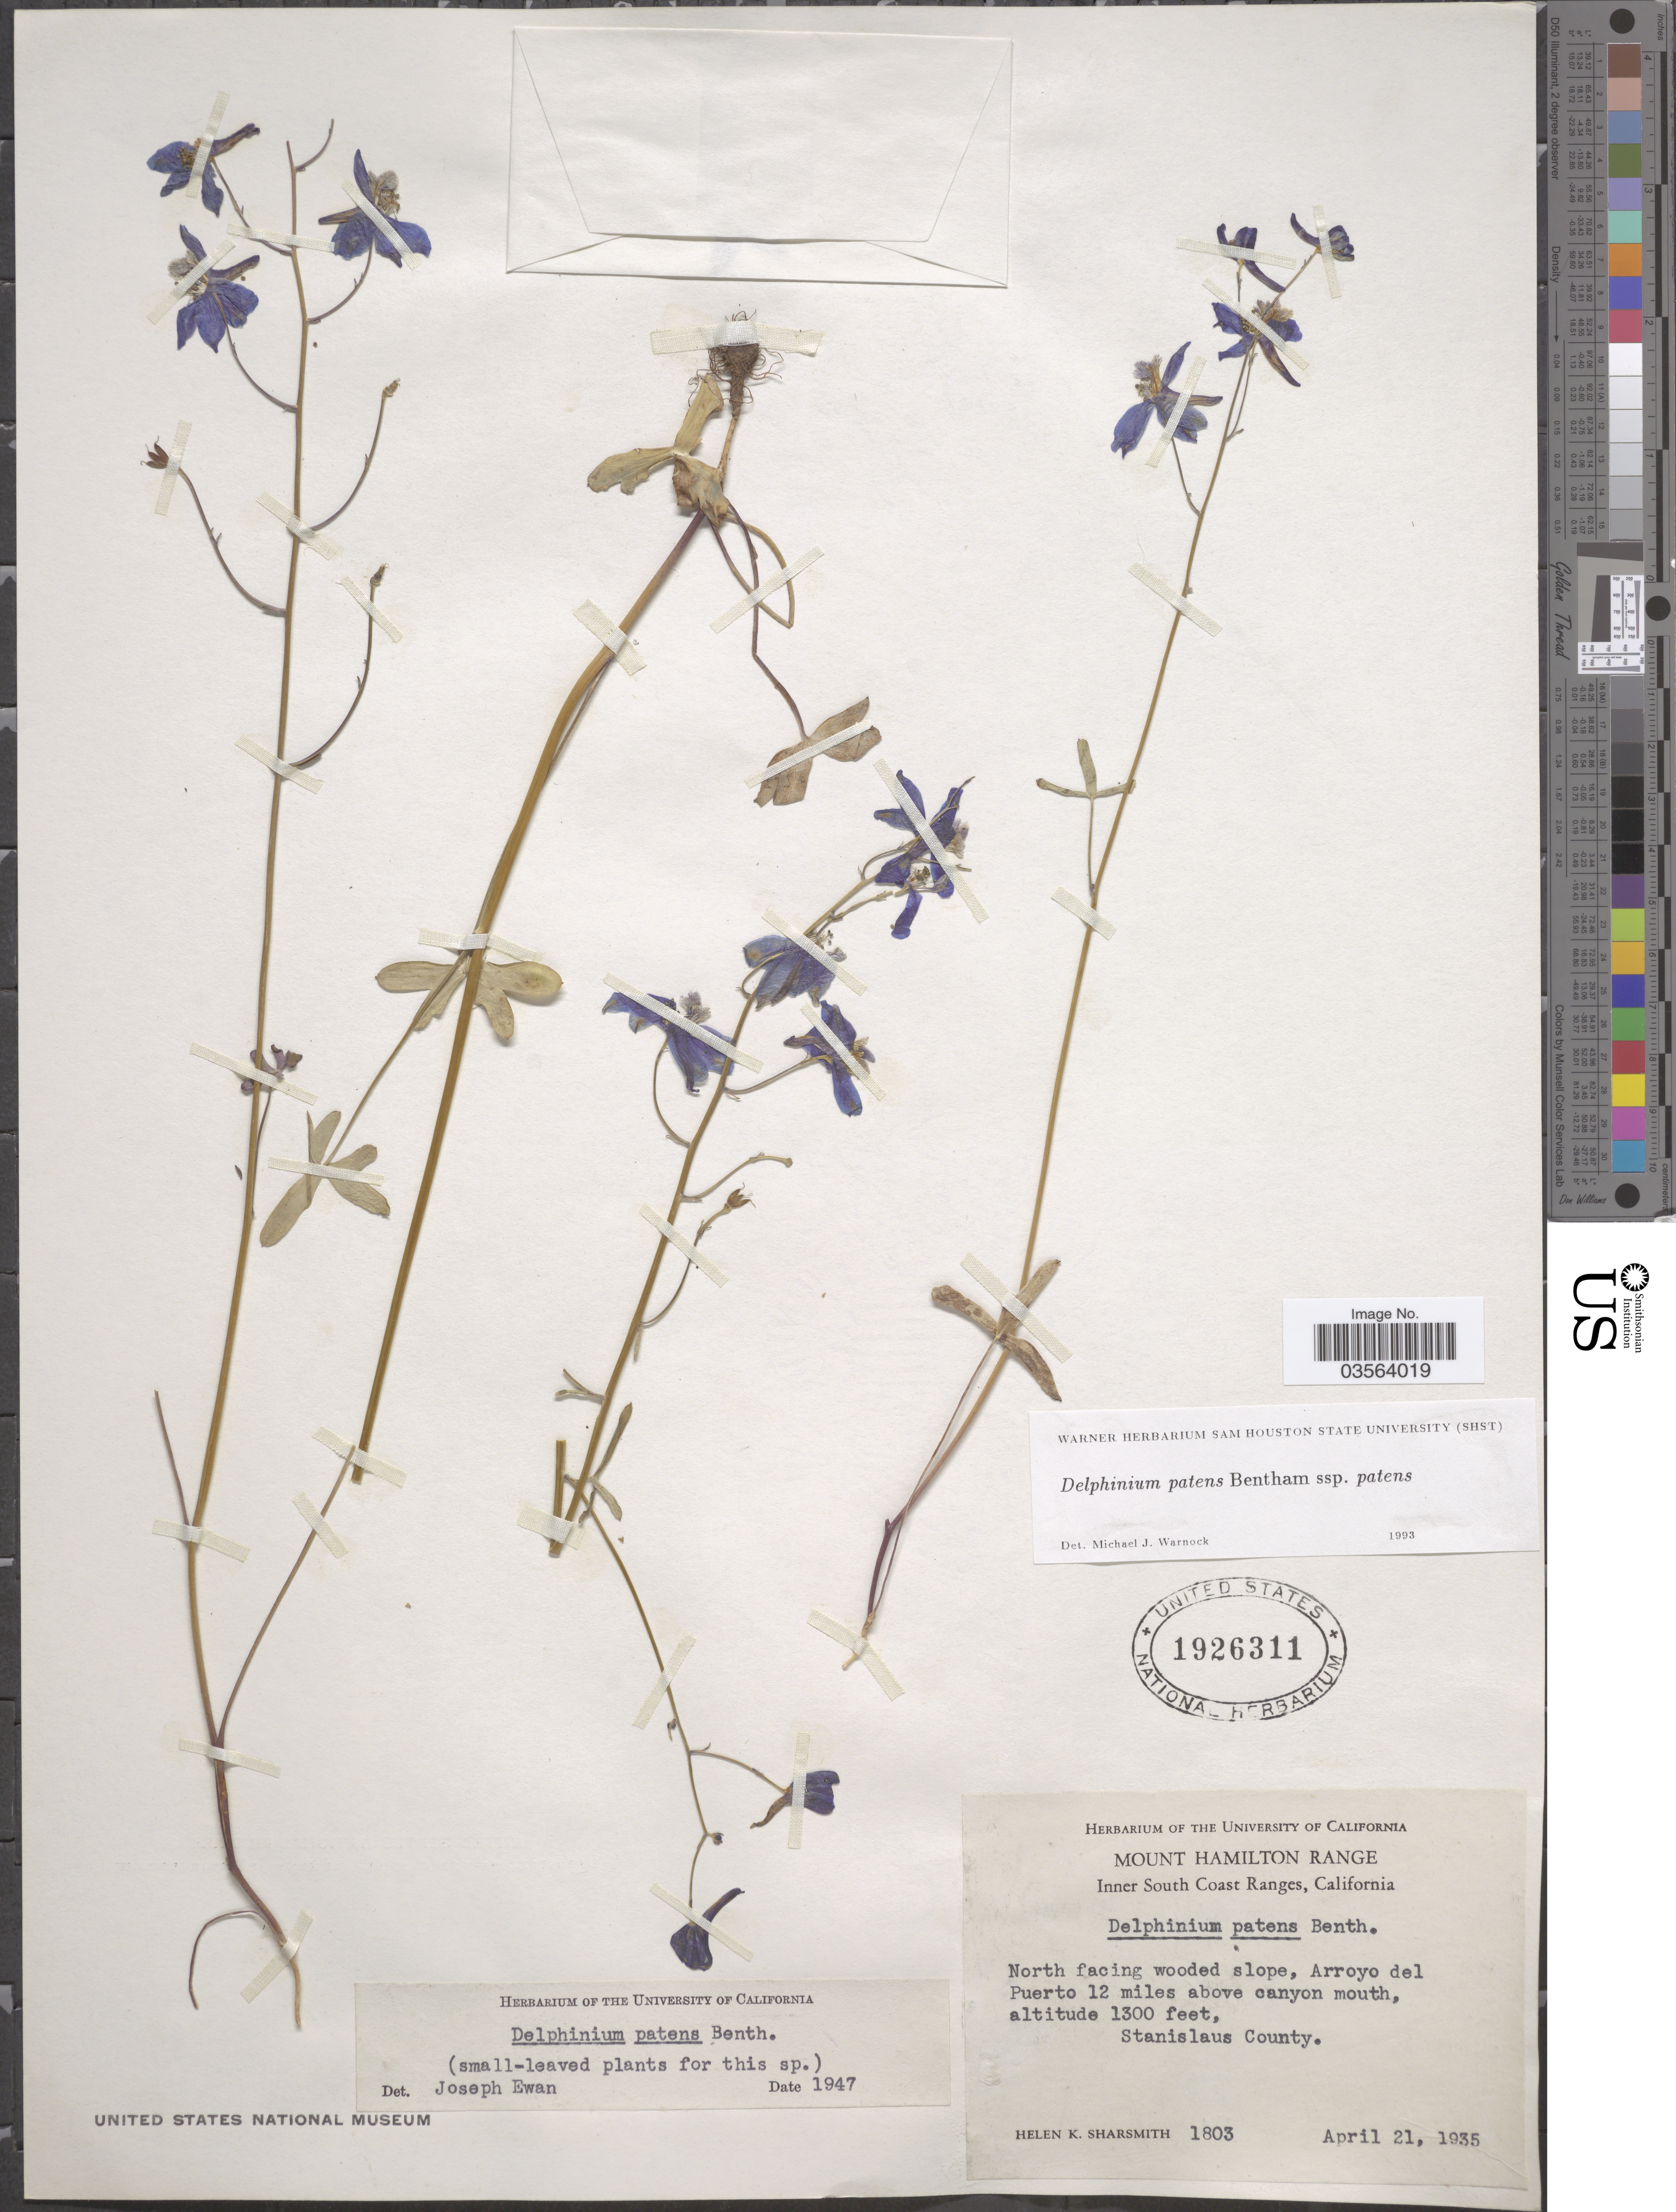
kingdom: Plantae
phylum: Tracheophyta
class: Magnoliopsida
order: Ranunculales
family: Ranunculaceae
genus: Delphinium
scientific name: Delphinium patens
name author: Benth.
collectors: H. Sharsmith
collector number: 1803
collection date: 1935-04-21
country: United States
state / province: California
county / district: Stanislaus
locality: Mount Hamilton Range. Inner South Coast Ranges. North facing wooded slope, Arroyo del Puerto 12 miles above canyon mouth. Stanislaus County.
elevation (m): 396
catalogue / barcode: US 1926311